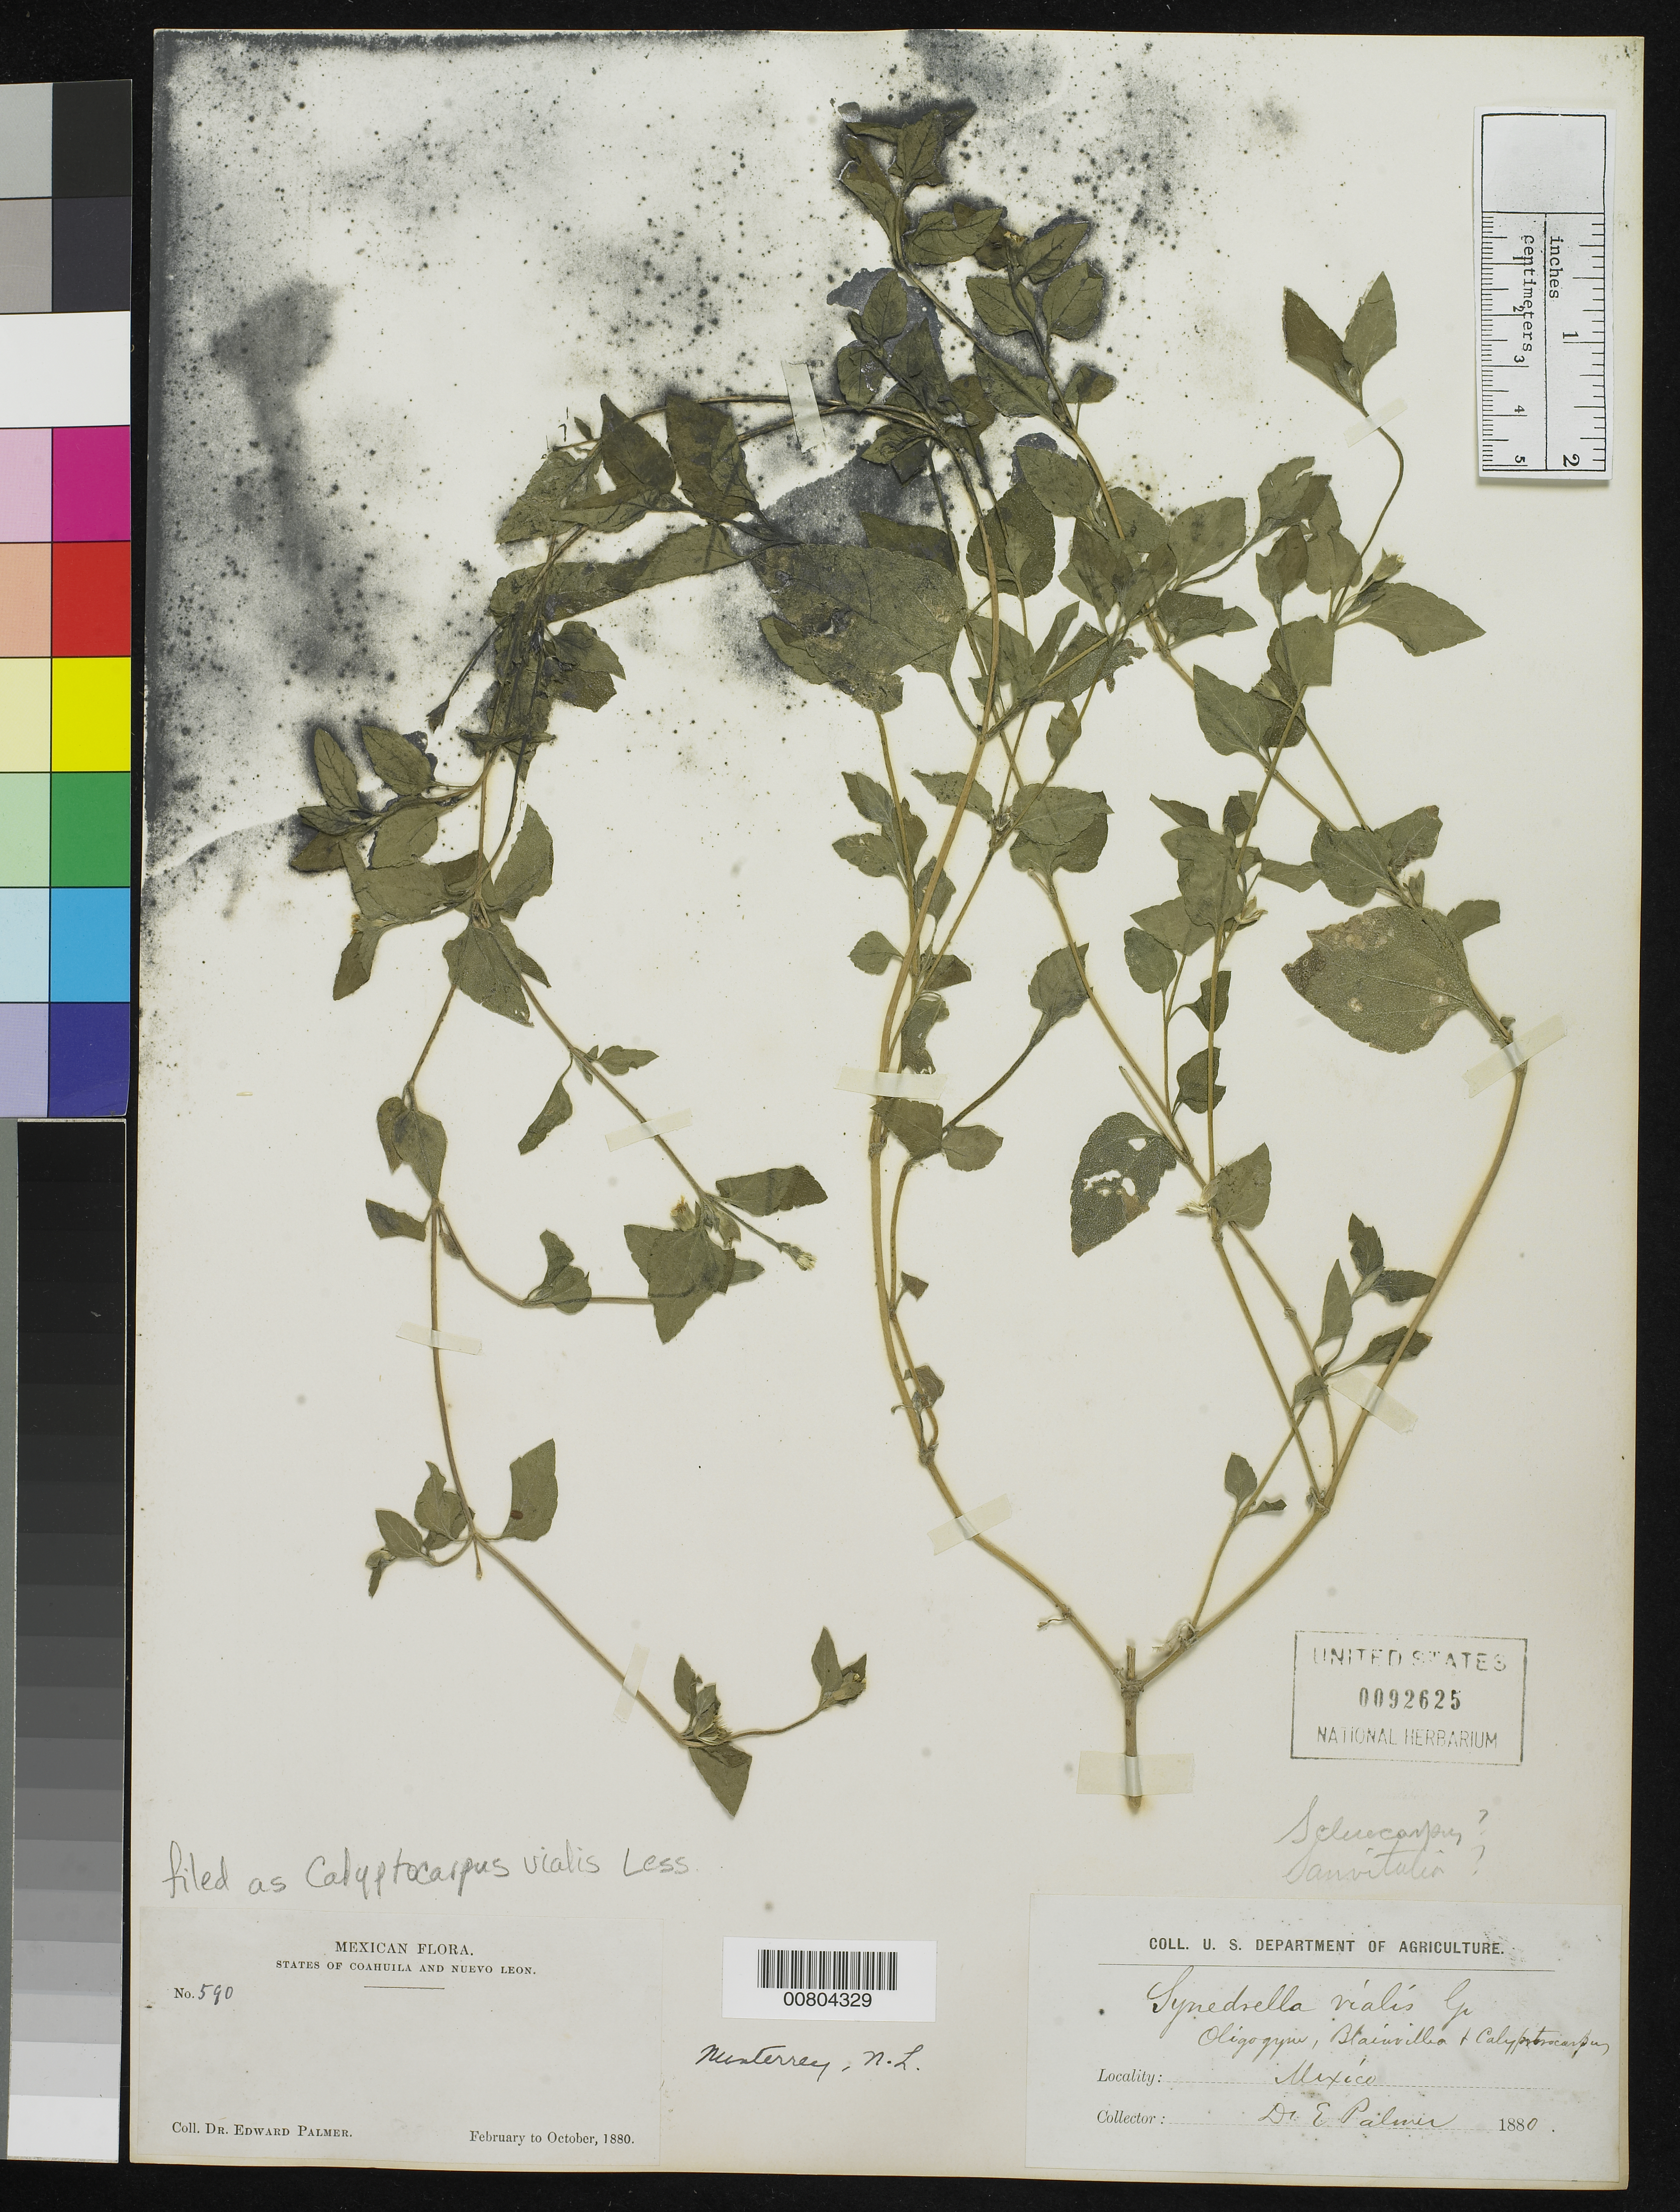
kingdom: Plantae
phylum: Tracheophyta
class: Magnoliopsida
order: Asterales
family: Asteraceae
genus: Calyptocarpus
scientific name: Calyptocarpus vialis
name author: Less.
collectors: E. Palmer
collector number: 590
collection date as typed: Feb 1880 to -- Oct 1880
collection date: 1880-02/1880-10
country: Mexico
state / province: Nuevo León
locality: Monterrey, Nuevo León.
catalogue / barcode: US 92625